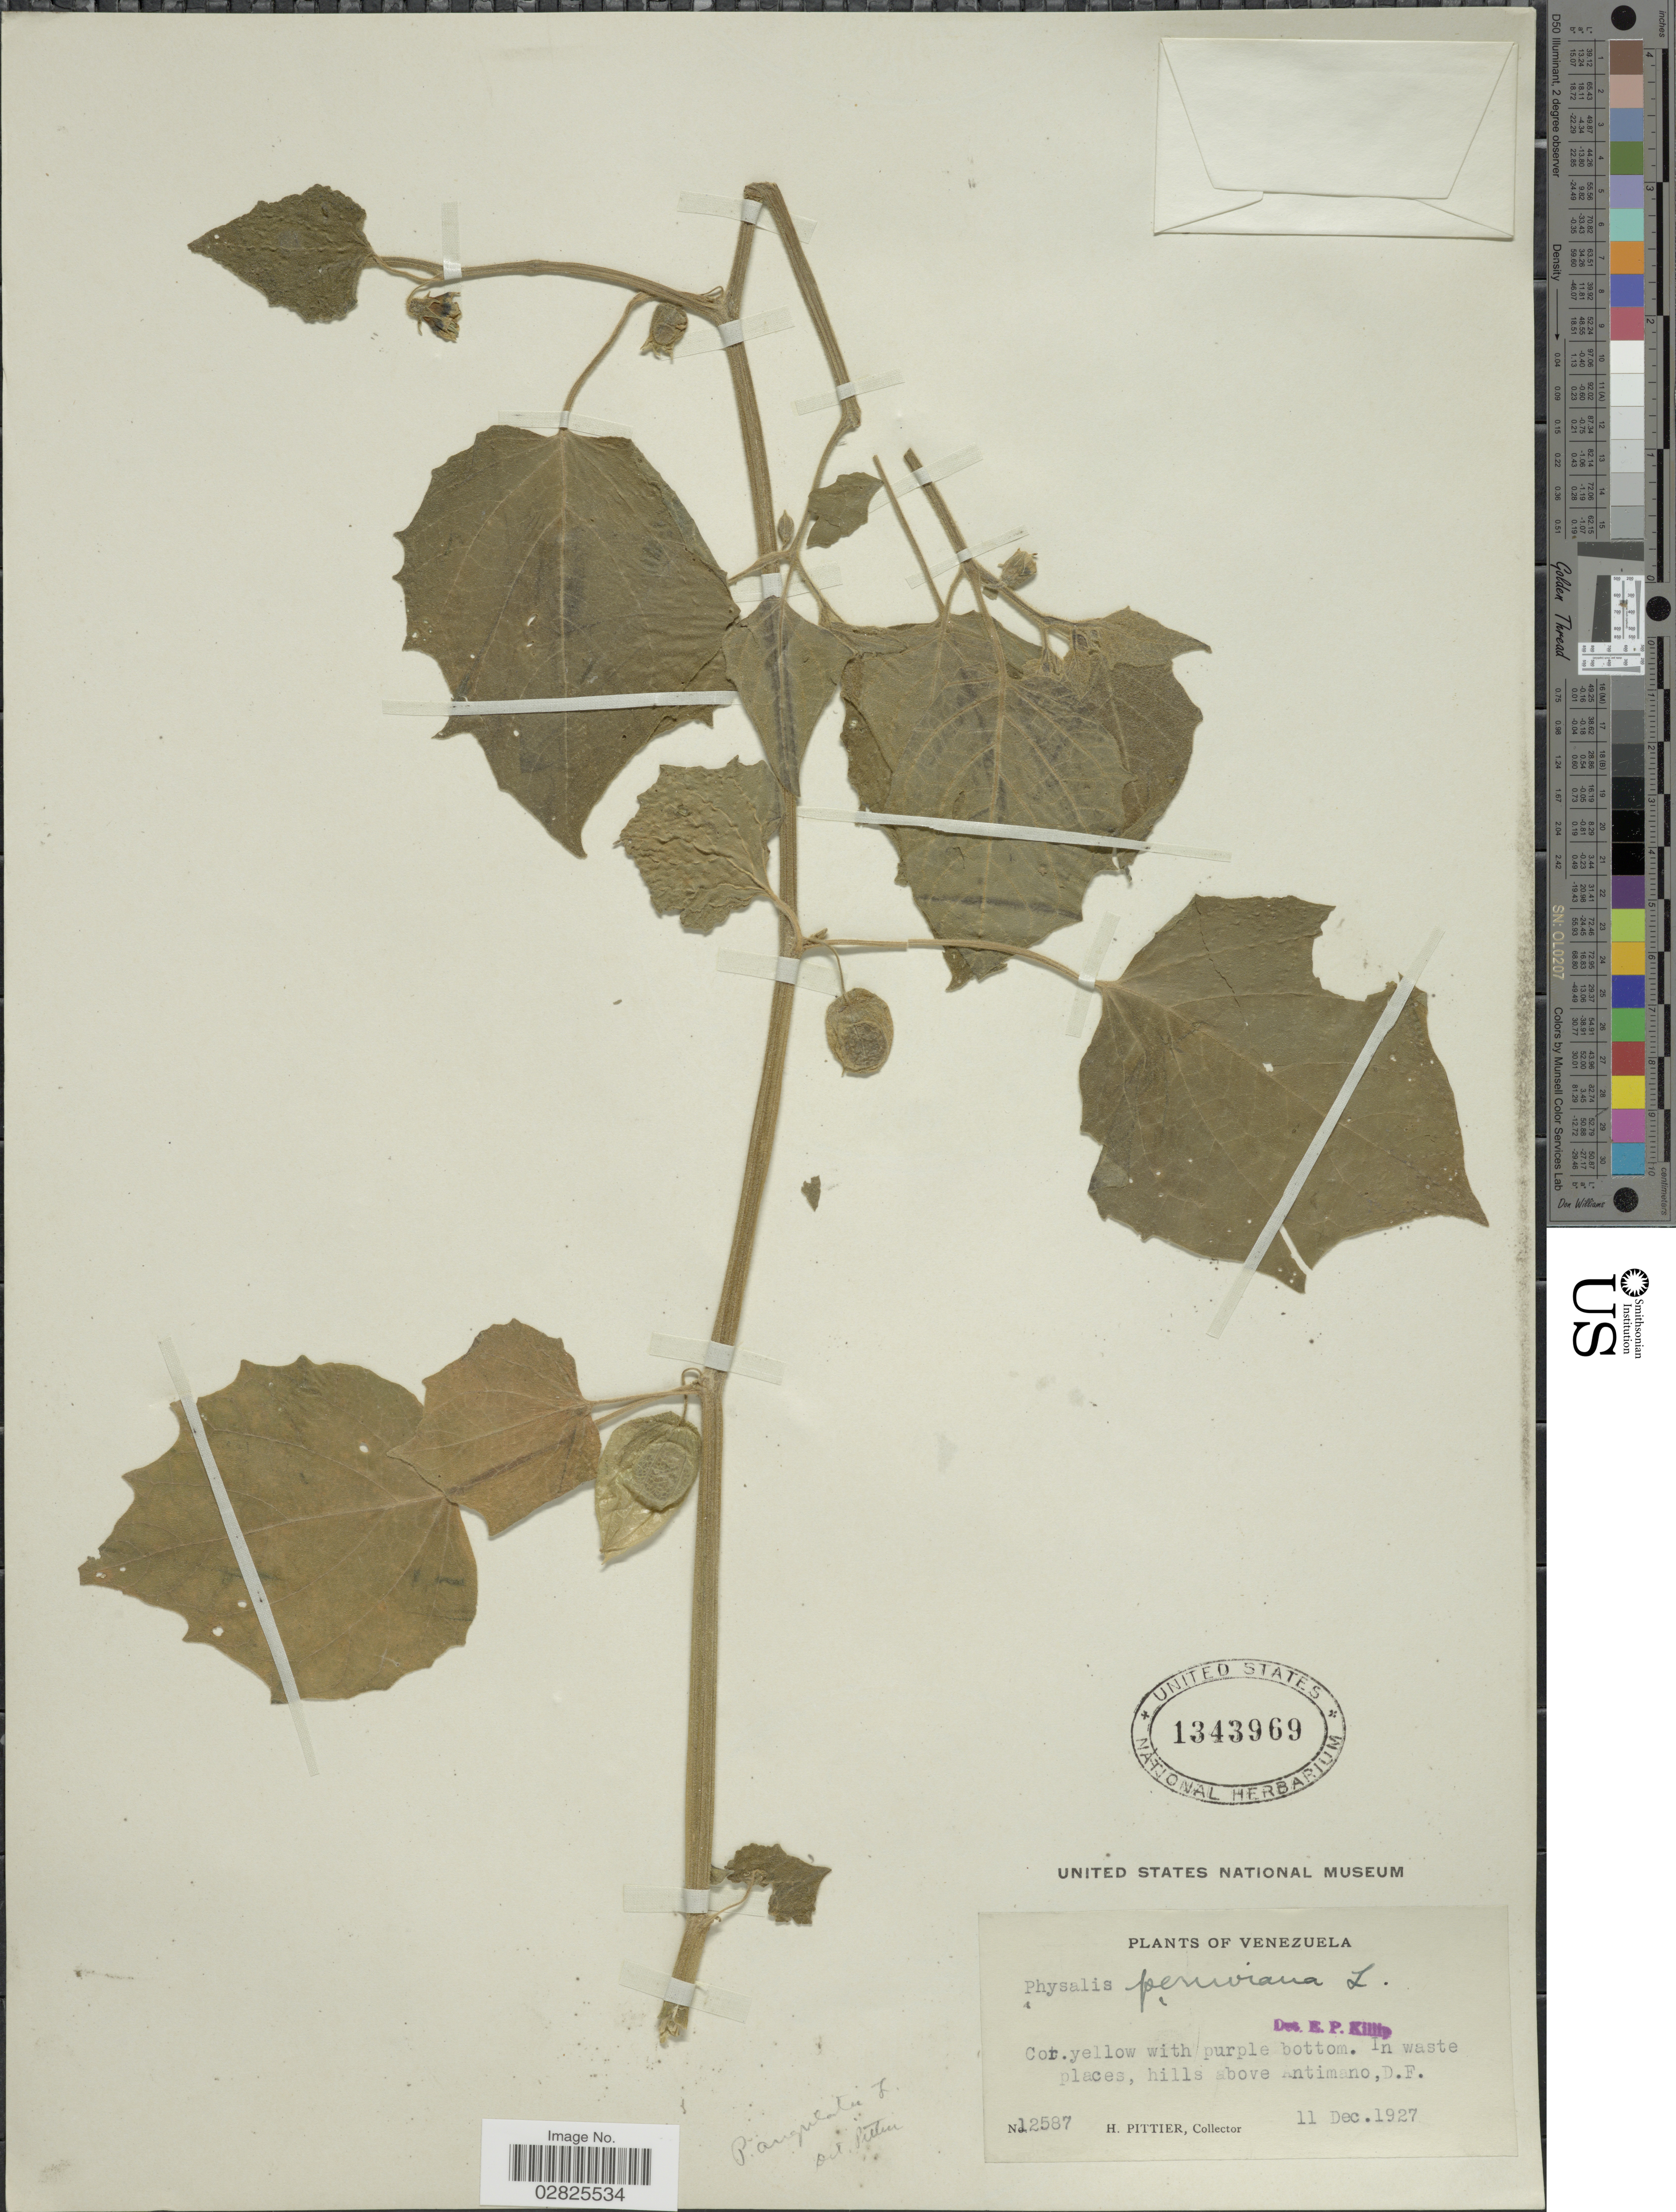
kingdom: Plantae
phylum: Tracheophyta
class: Magnoliopsida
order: Solanales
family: Solanaceae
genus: Physalis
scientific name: Physalis peruviana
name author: L.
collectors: H. F. Pittier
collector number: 12587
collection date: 1927-12-11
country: Venezuela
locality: In waste places, hills above Antimano, D.F.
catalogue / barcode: US 1343969